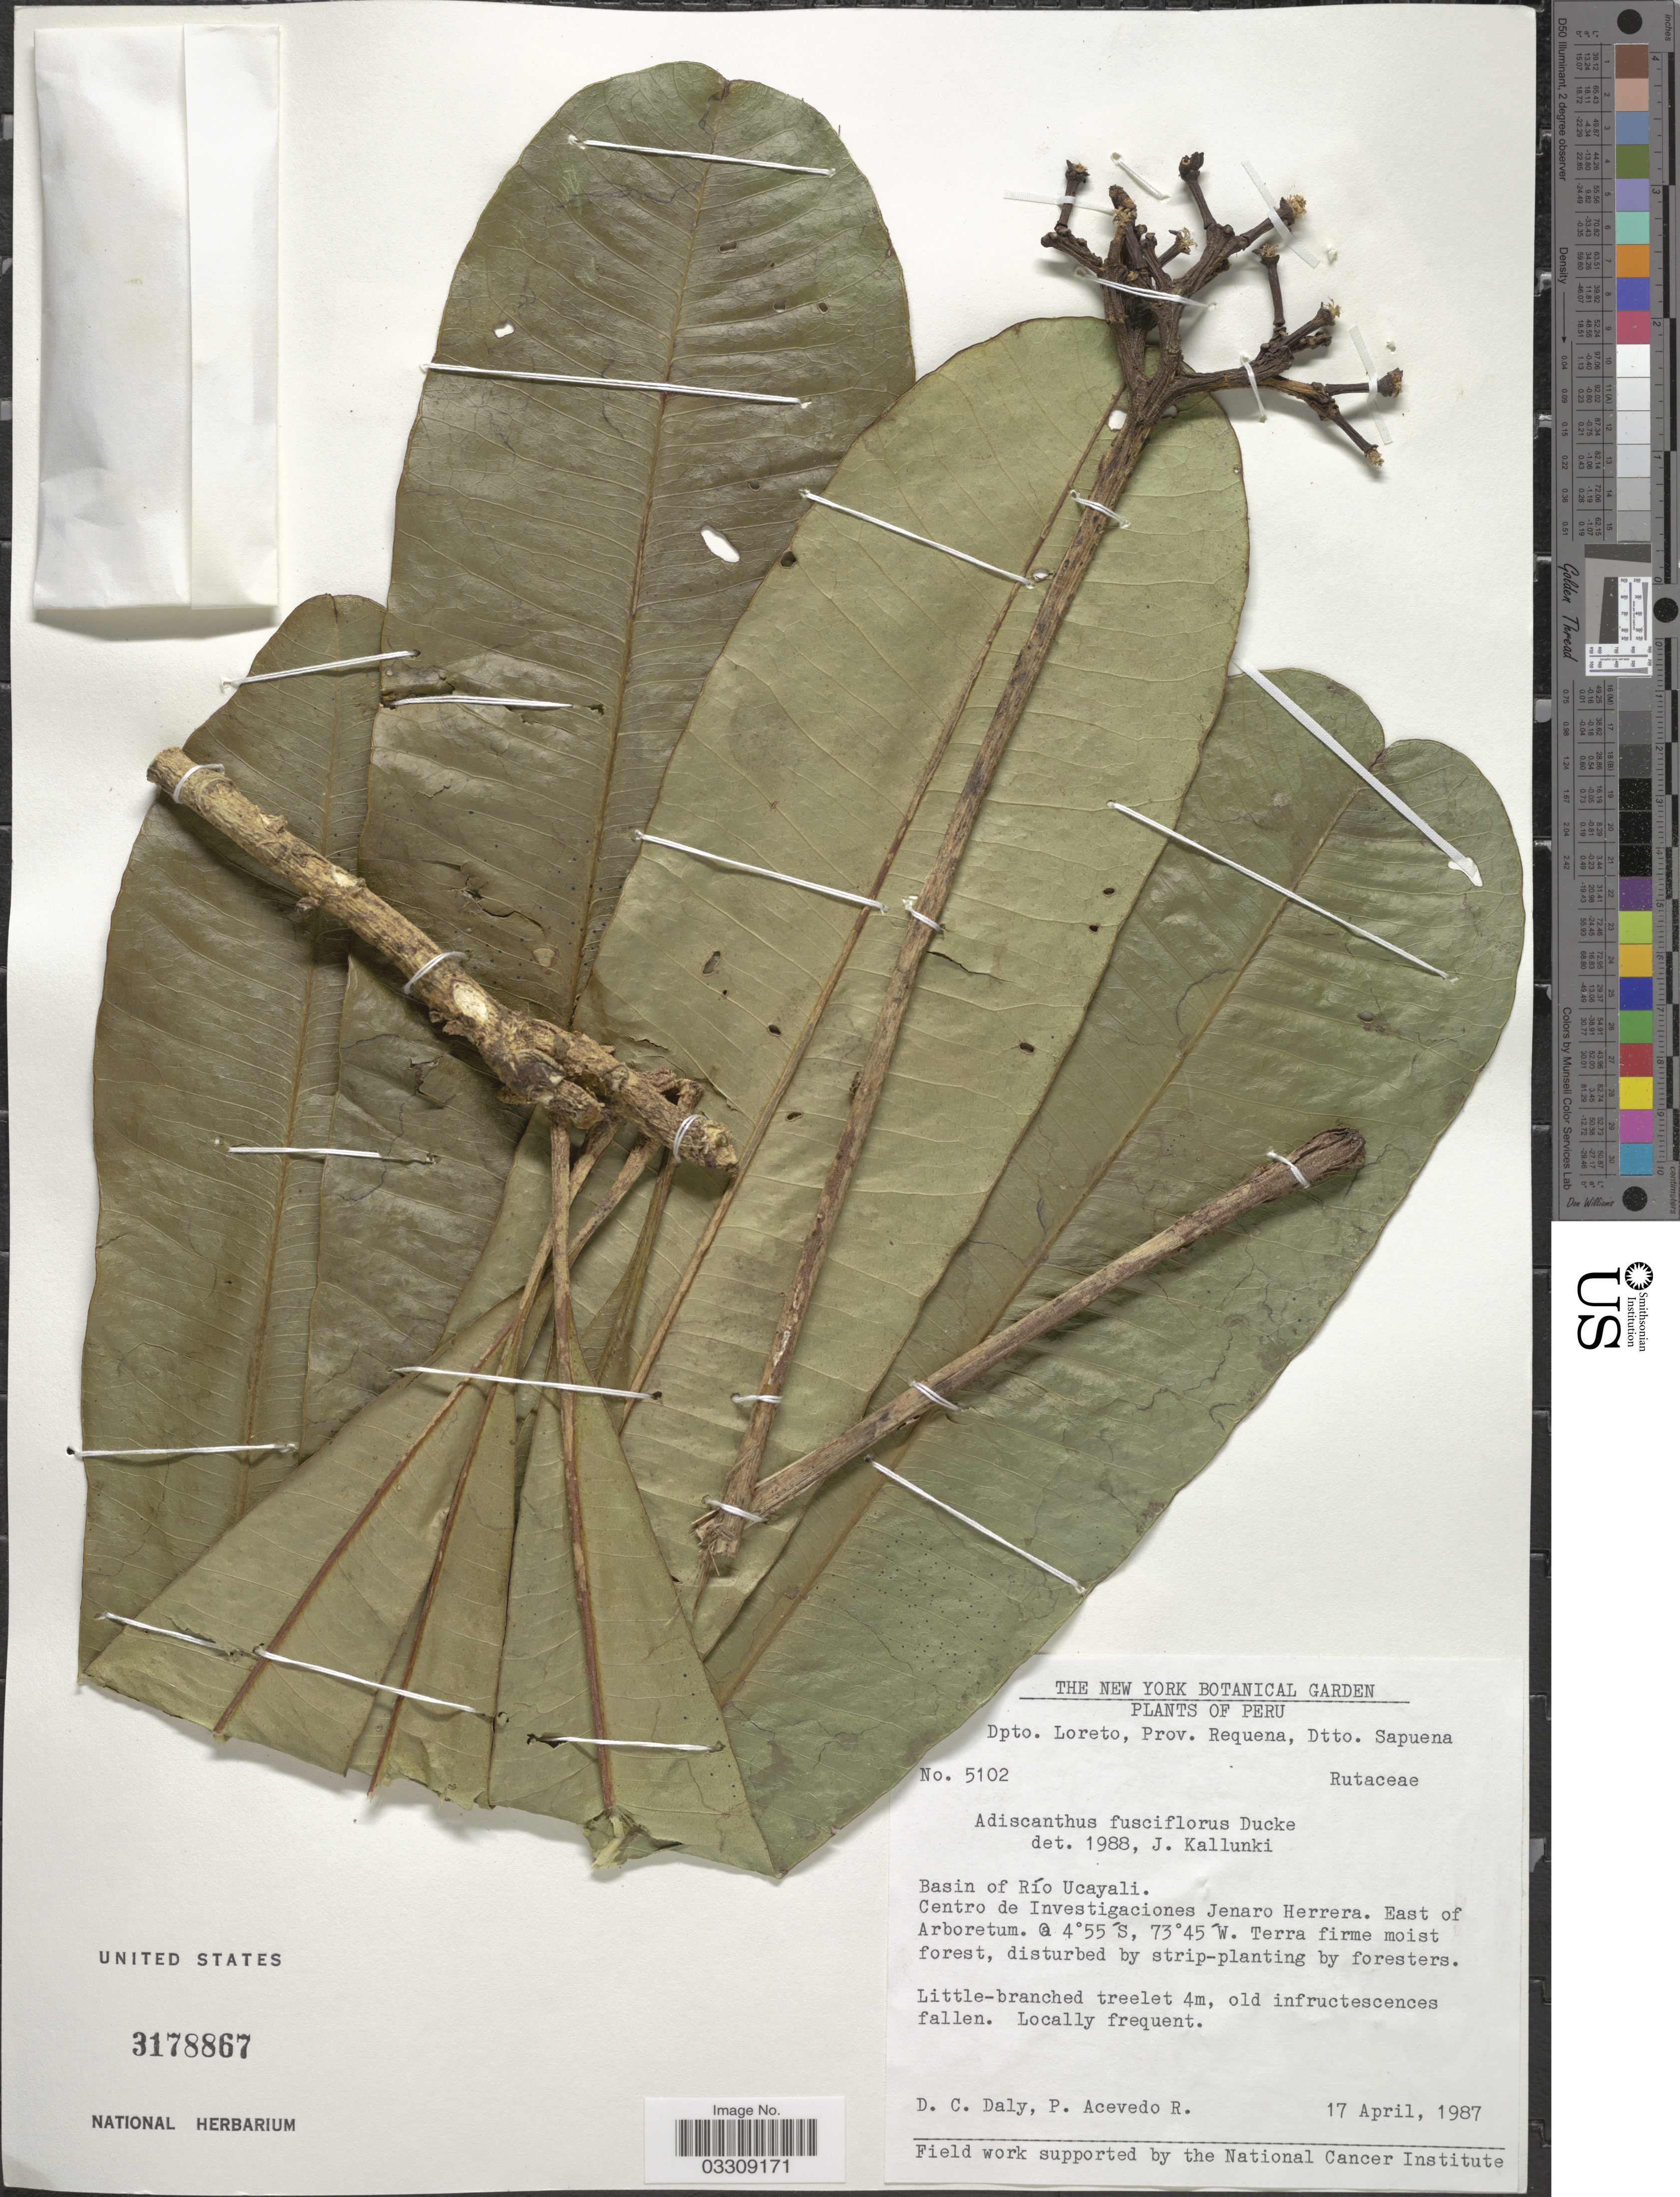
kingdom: Plantae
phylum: Tracheophyta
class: Magnoliopsida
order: Sapindales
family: Rutaceae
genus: Adiscanthus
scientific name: Adiscanthus fusciflorus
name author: Ducke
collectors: D. C. Daly & P. Acevedo R.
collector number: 5102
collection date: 1987-04-17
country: Peru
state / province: Loreto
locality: Dpto. Loreto, Prov. Requena, Dtto. Sapuena. Basin of Río Ucayali. Centro de Investigaciones Jenaro Herrera. East of Arboretum.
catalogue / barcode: US 3178867